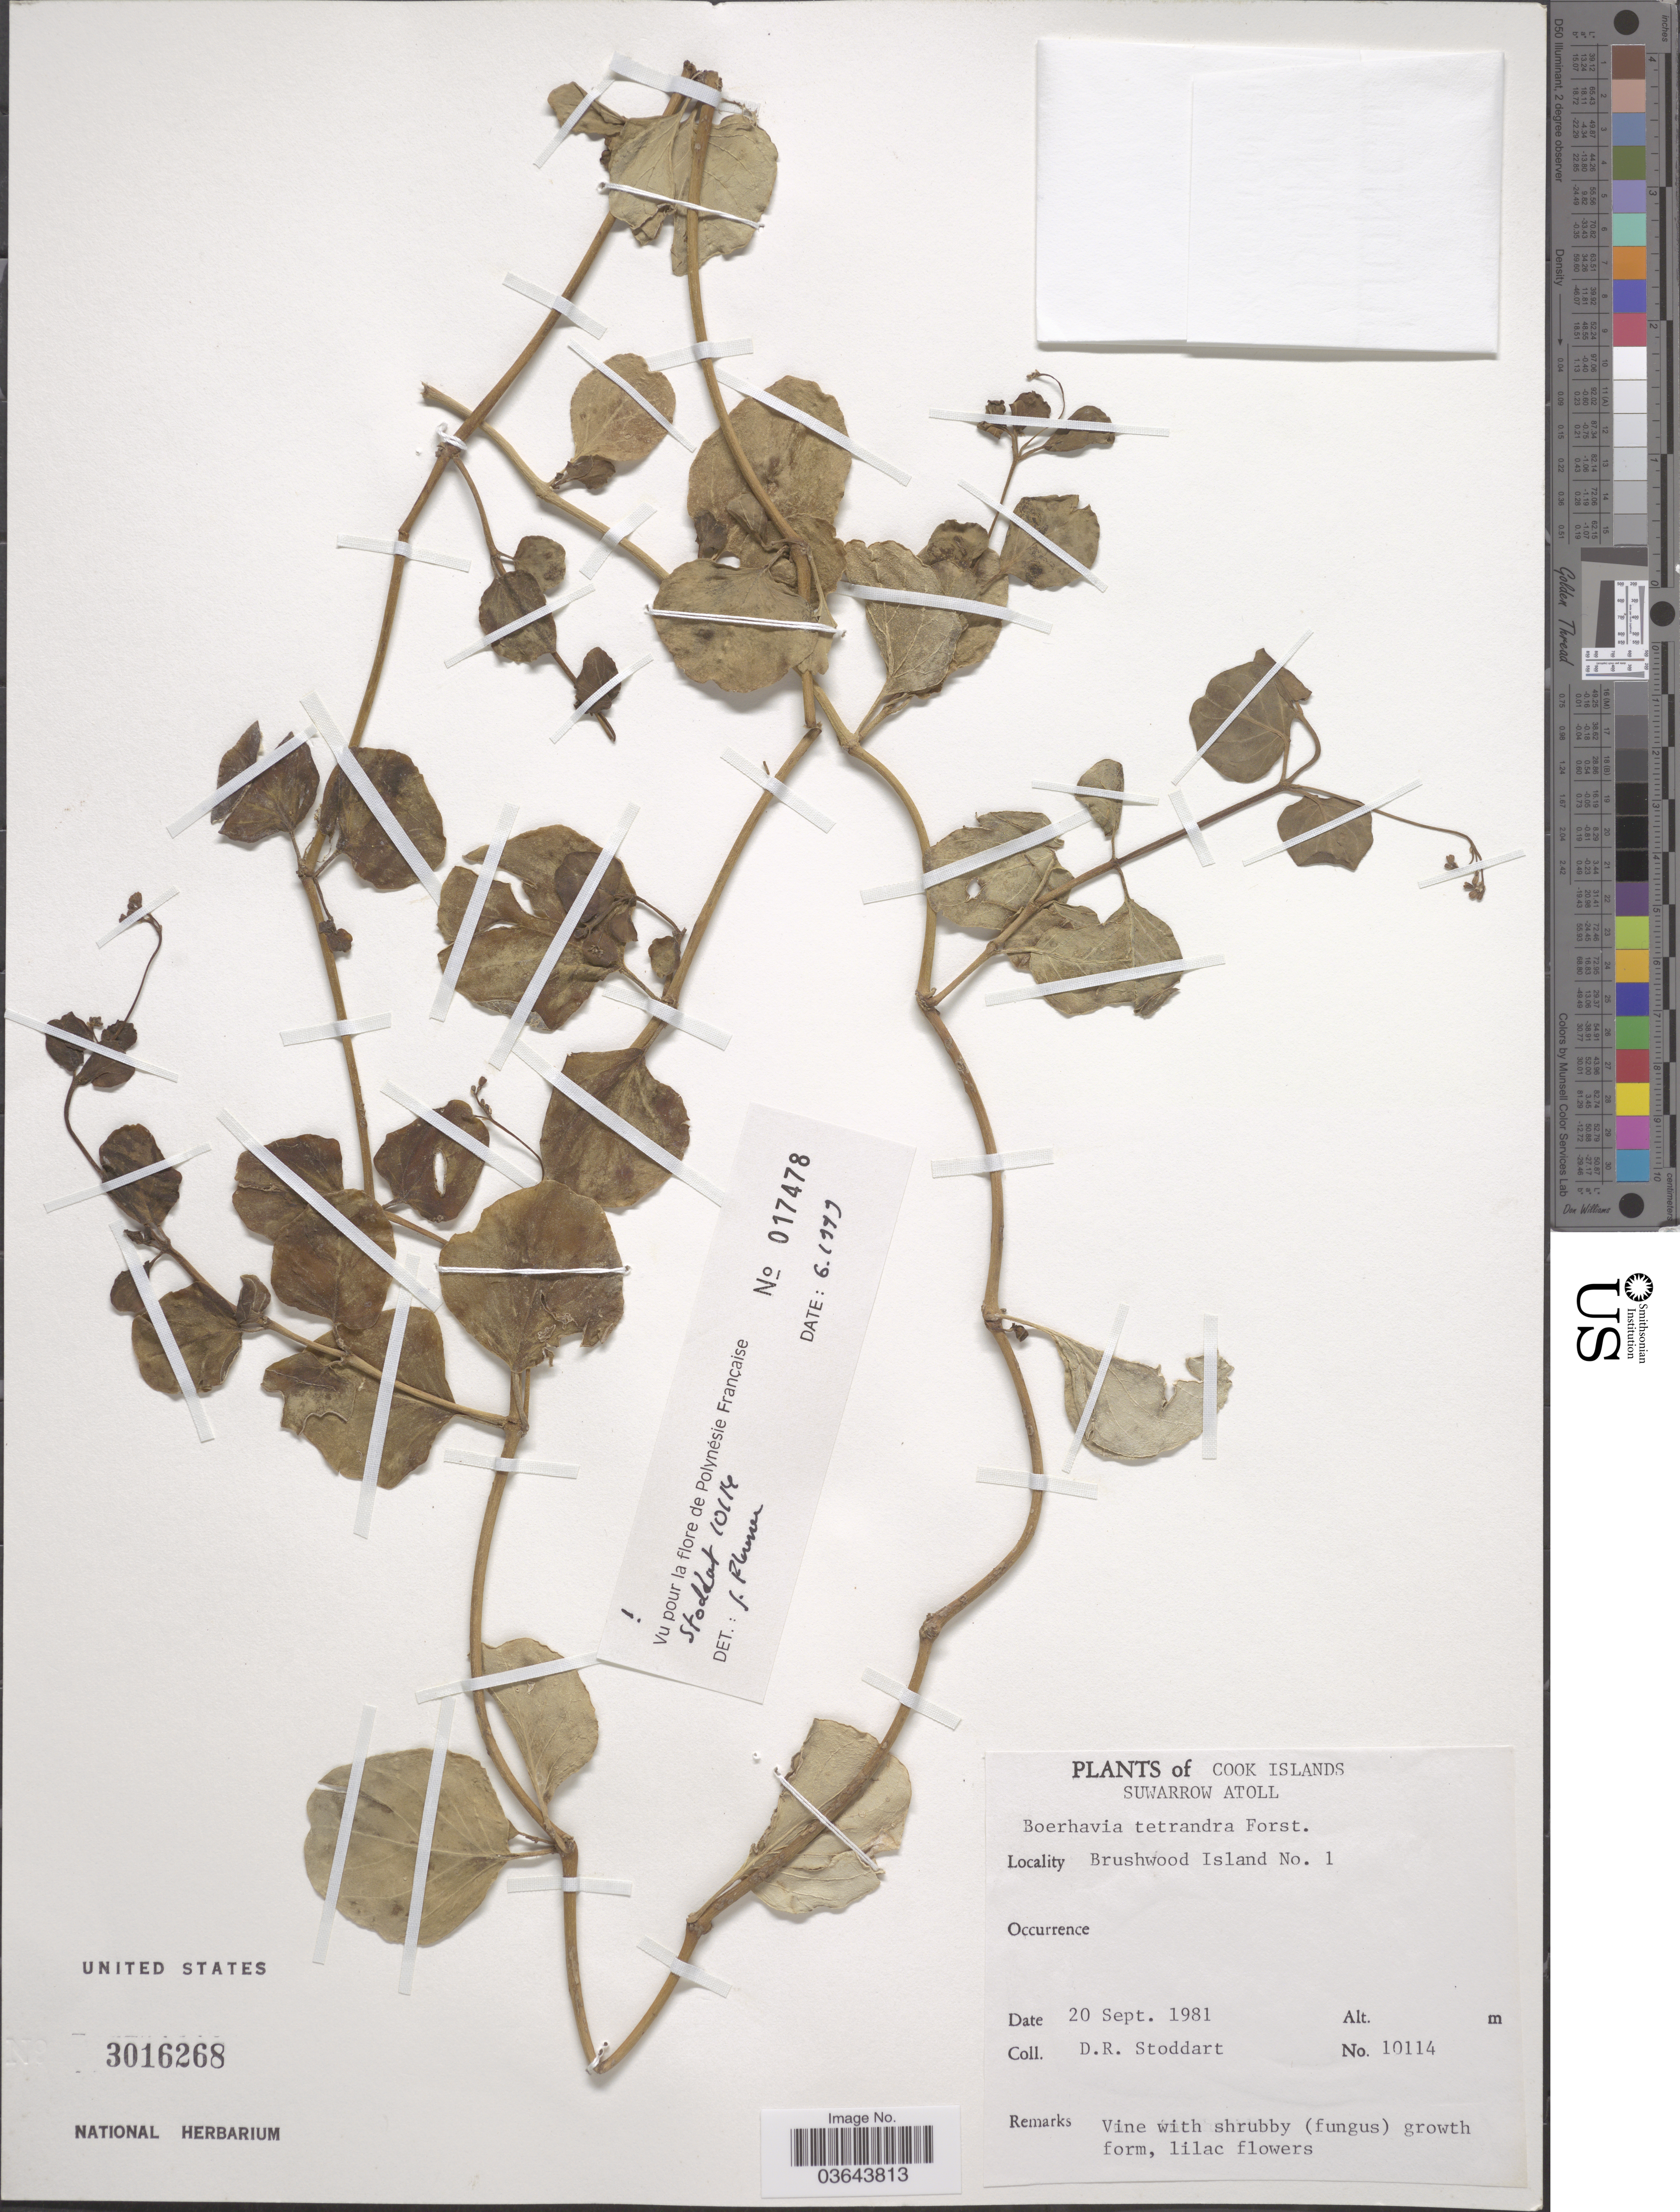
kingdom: Plantae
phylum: Tracheophyta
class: Magnoliopsida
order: Caryophyllales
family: Nyctaginaceae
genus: Boerhavia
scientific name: Boerhavia tetrandra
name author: G. Forst.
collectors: D. R. Stoddart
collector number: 10114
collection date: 1981-09-20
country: Cook Islands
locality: Suwarrow Atoll. Brushwood Island No. 1.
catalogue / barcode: US 3016268